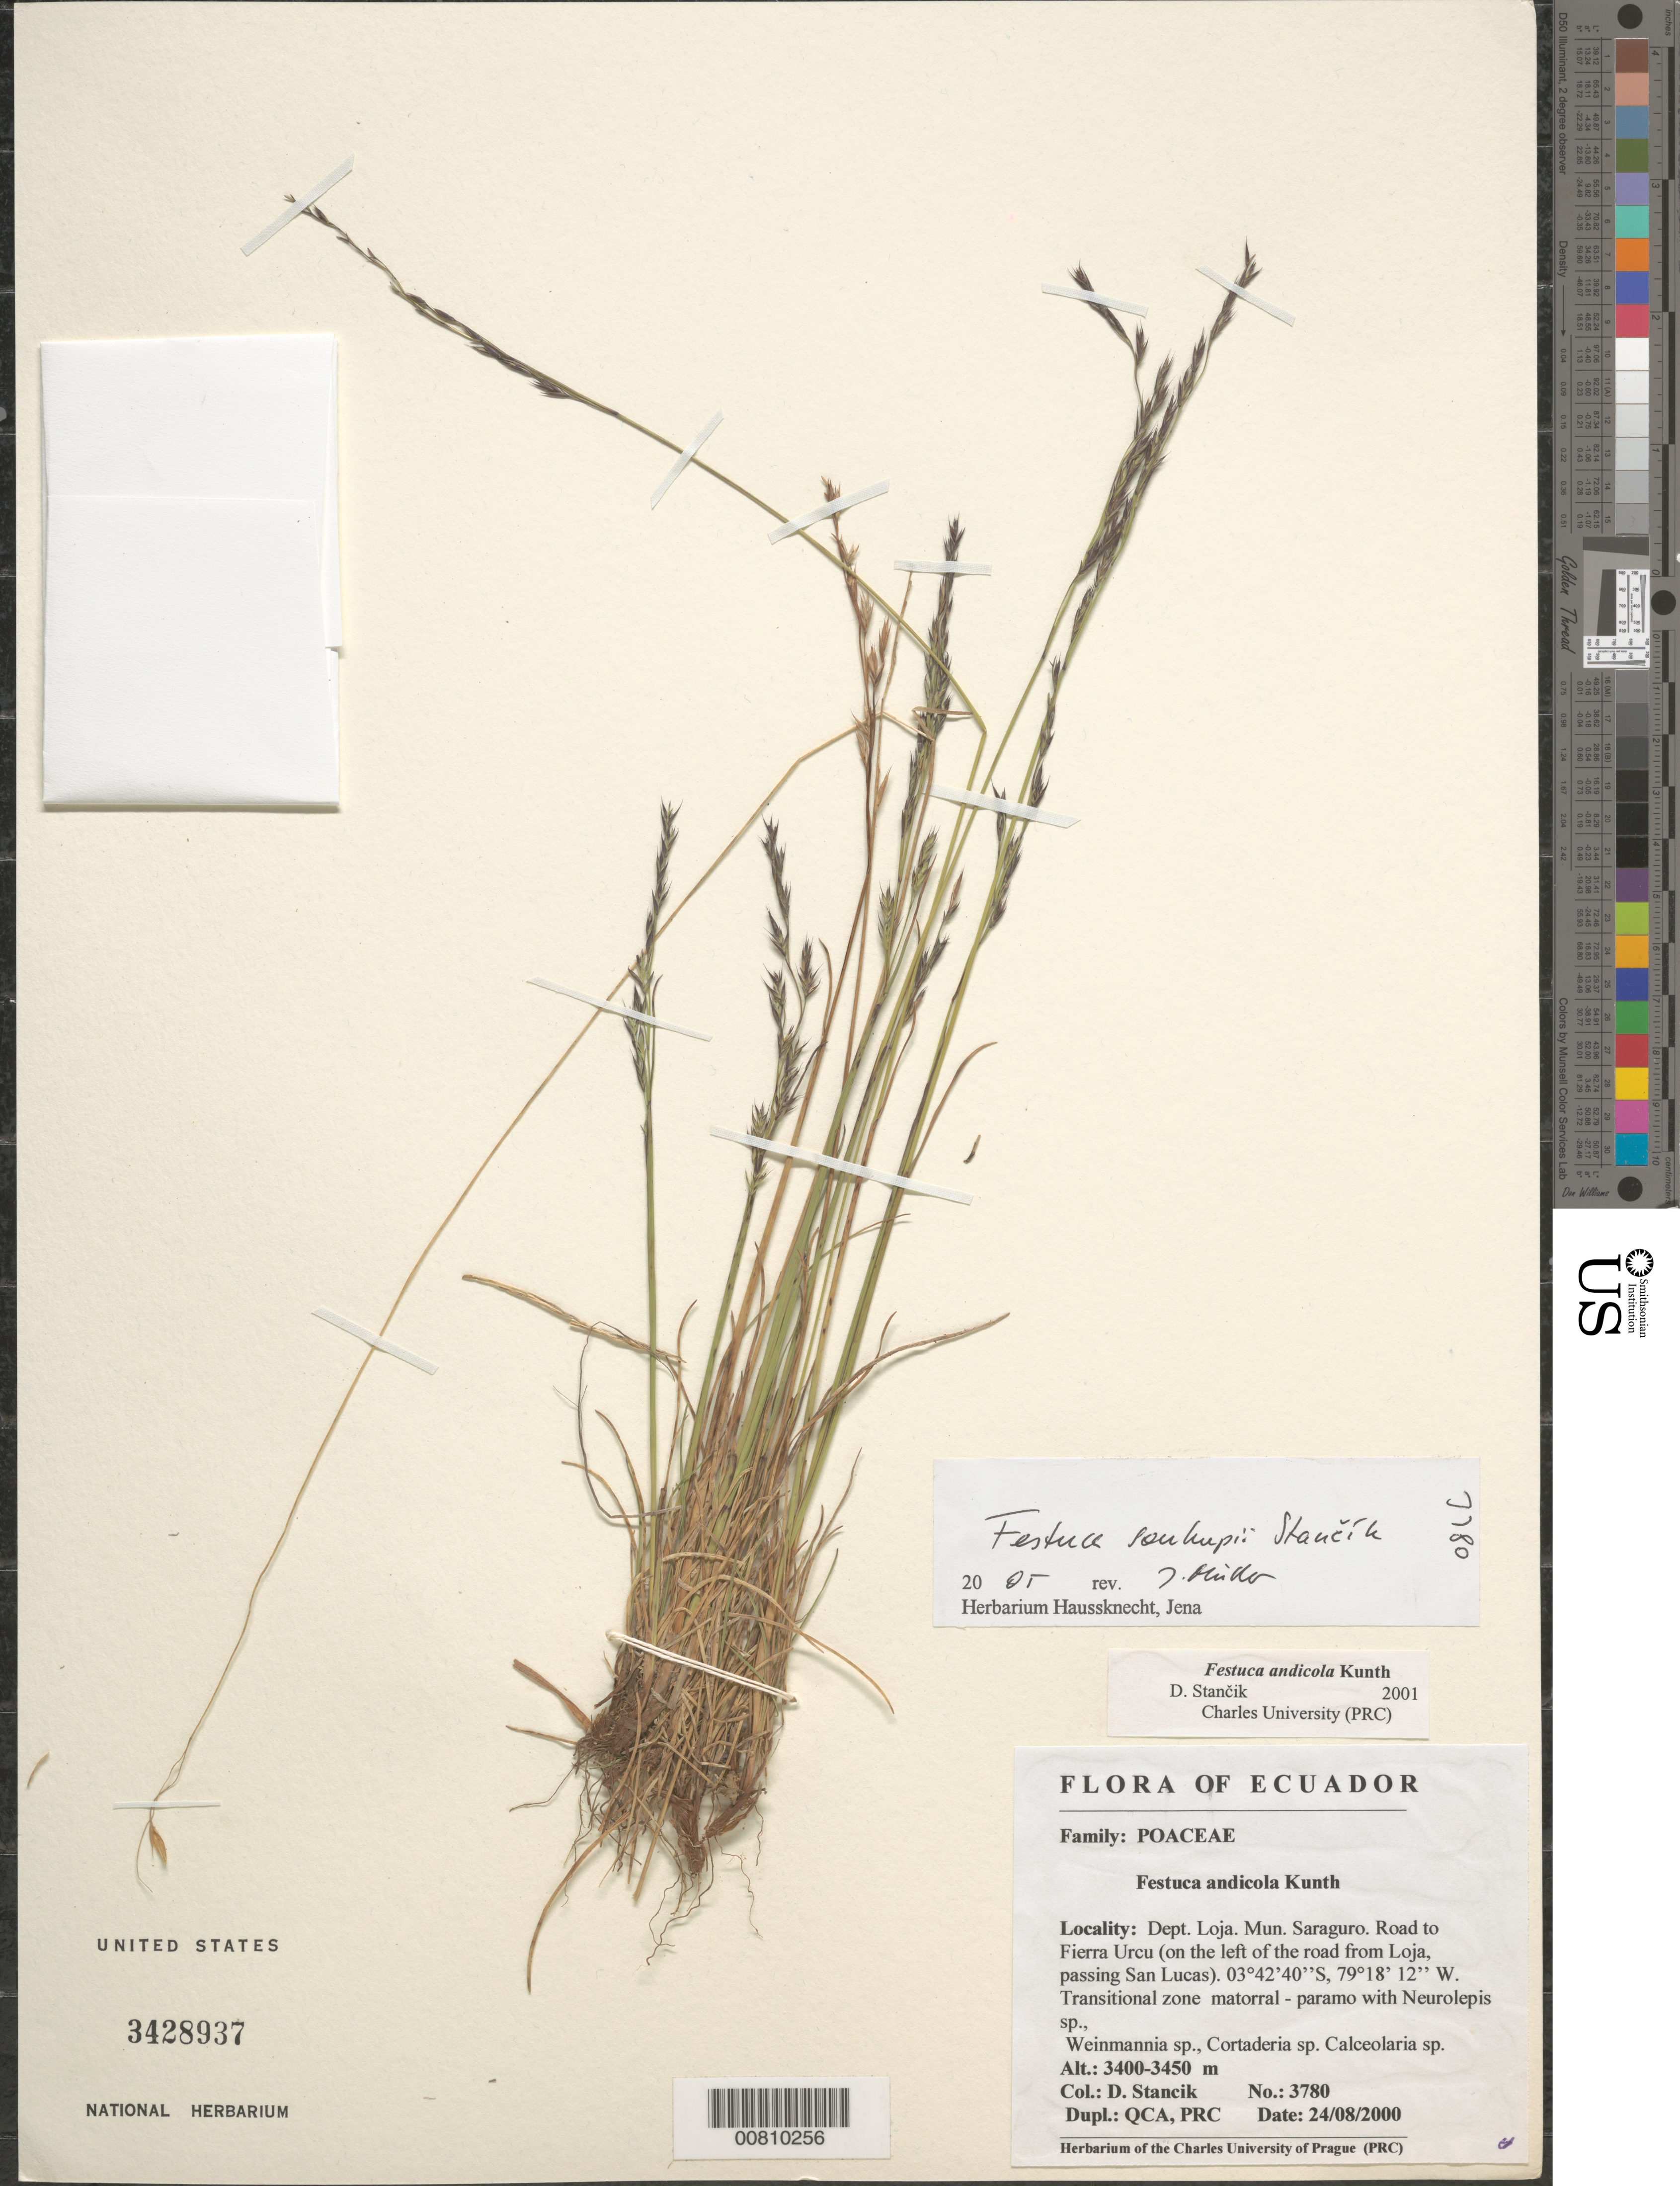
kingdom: Plantae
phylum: Tracheophyta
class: Liliopsida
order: Poales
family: Poaceae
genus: Festuca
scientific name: Festuca andicola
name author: Kunth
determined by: Stancik, D.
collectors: D. Stancik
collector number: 3780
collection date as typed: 24 Aug 2000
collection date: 2000-08-24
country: Ecuador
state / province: Loja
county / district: Saraguro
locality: Road to Fierra Urcu (on the left side of the road from Loja, passing San Lucas).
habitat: Transitional zone matorral - paramo with Neurolepsis sp., Weinmannia sp., Cortaderia sp., Calceolaria sp.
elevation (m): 3400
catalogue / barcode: US 3428937